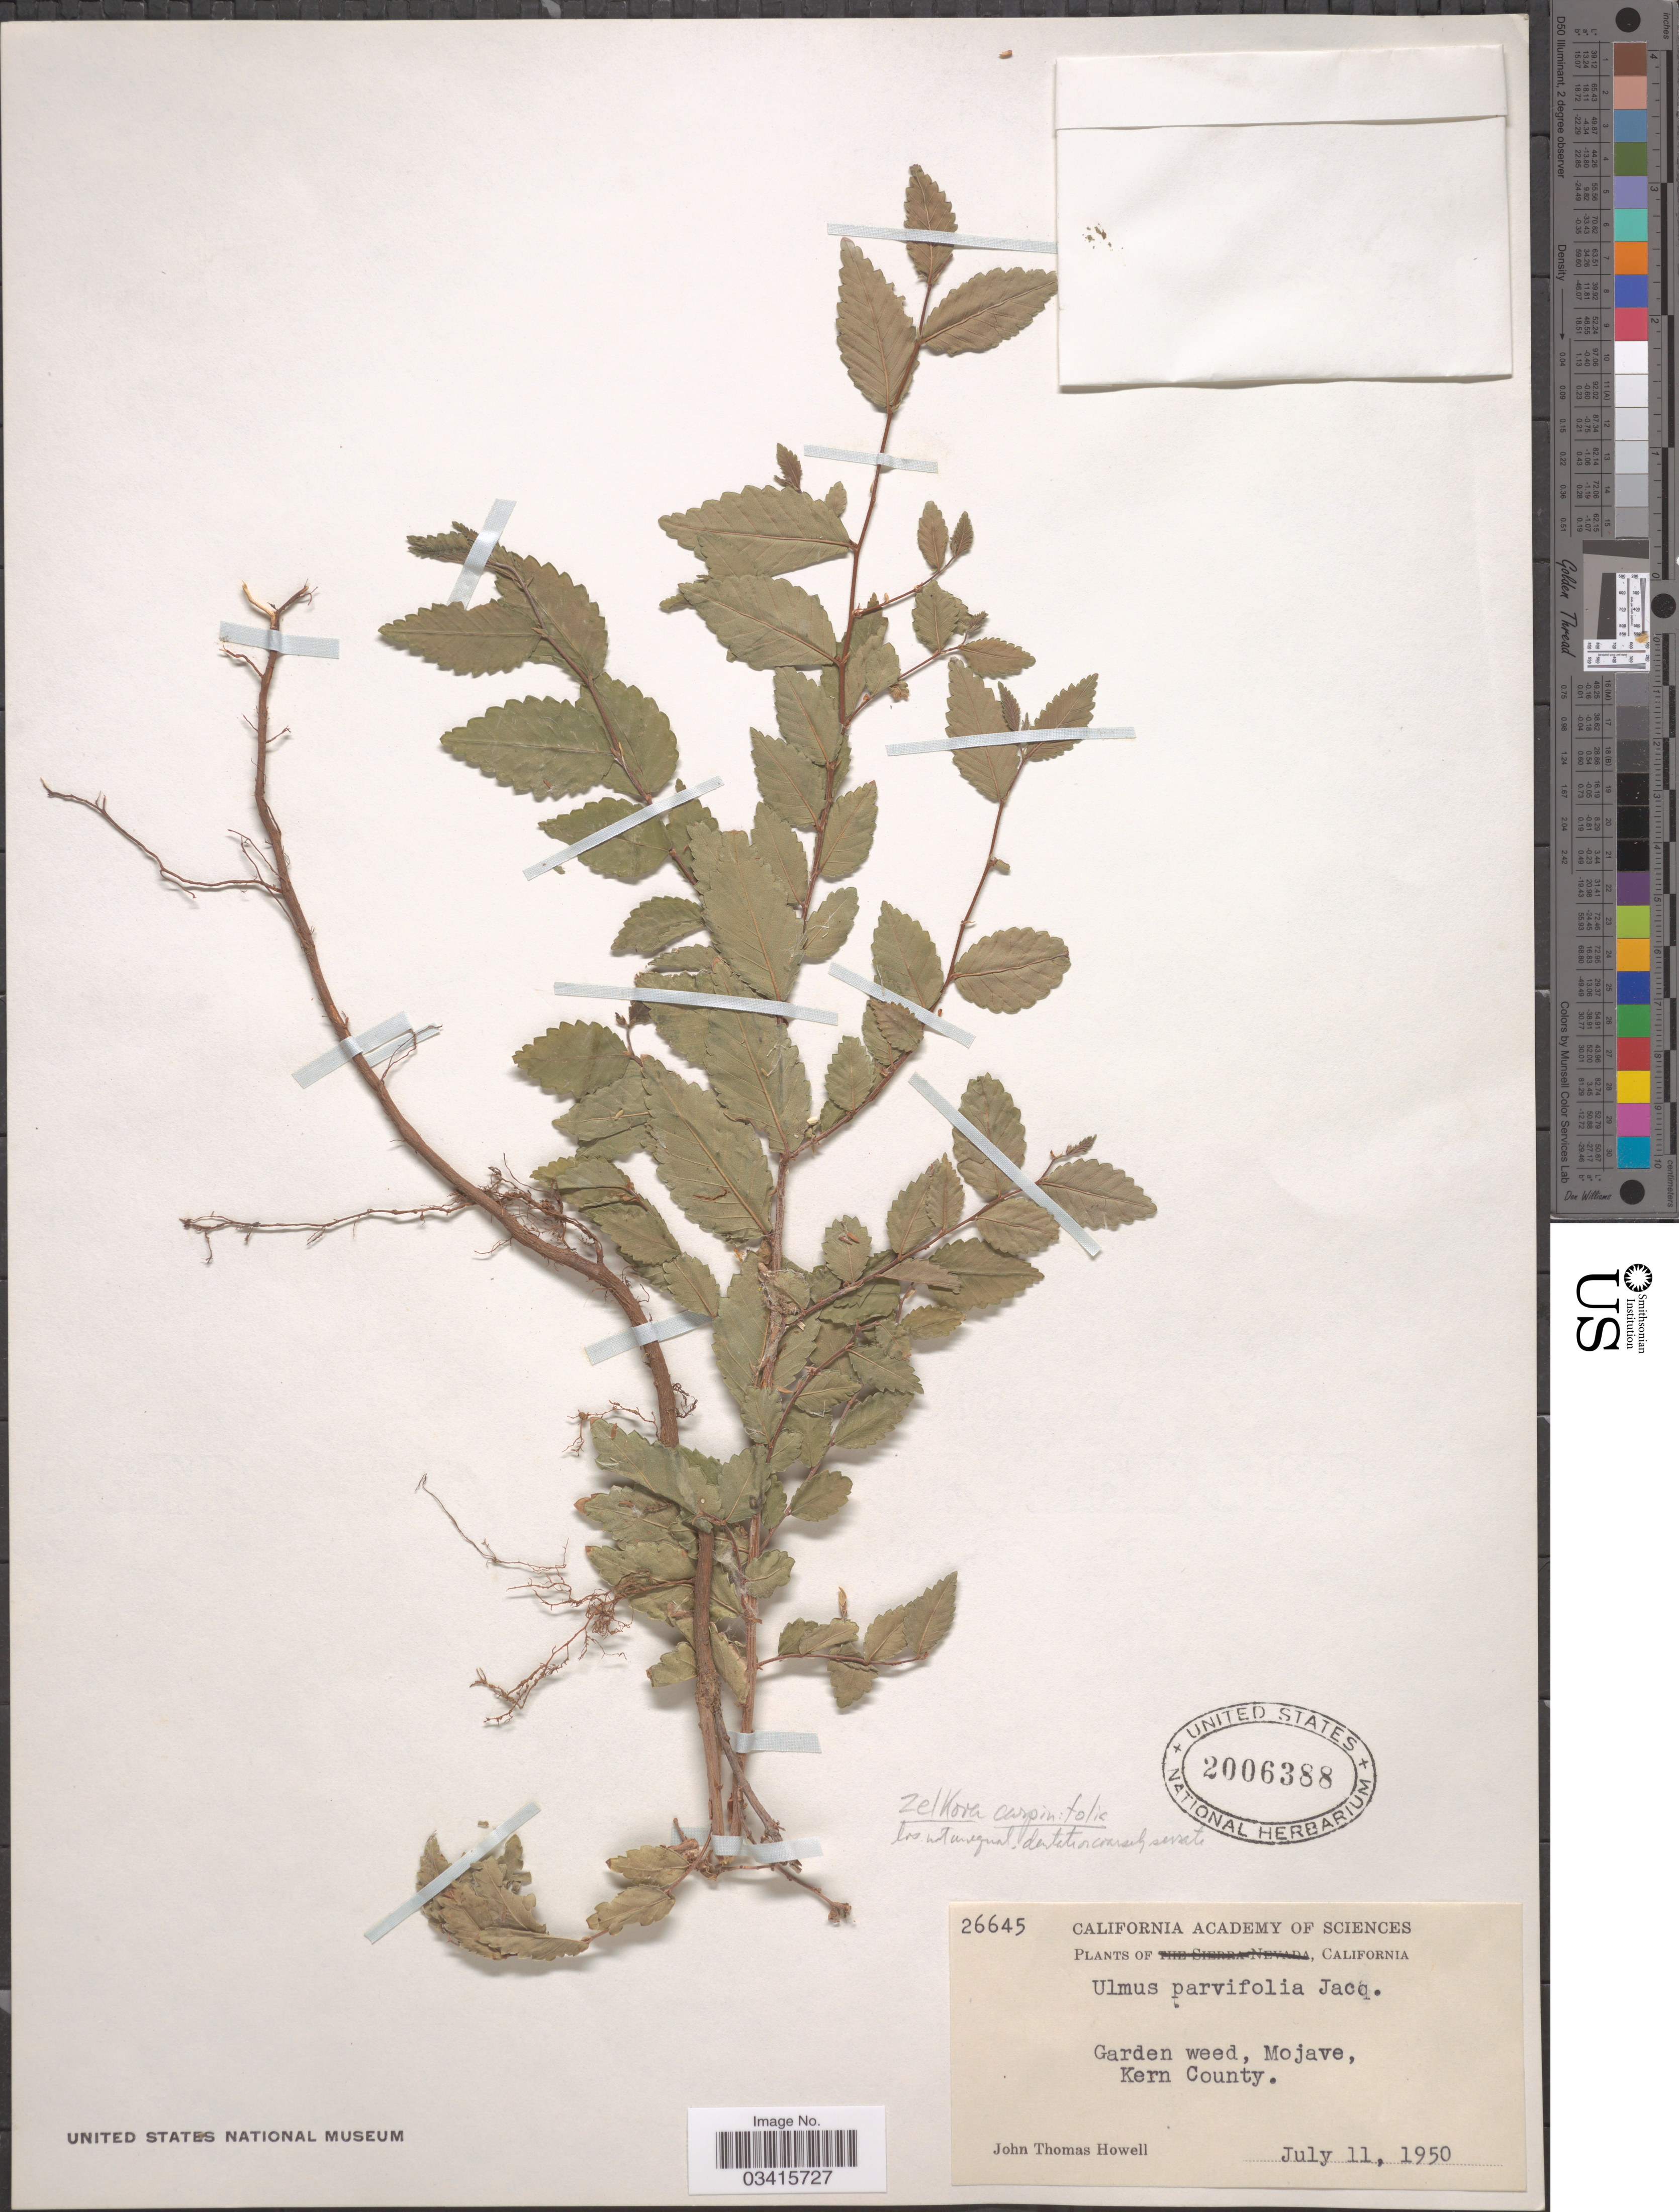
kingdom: Plantae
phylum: Tracheophyta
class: Magnoliopsida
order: Rosales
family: Ulmaceae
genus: Zelkova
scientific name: Zelkova carpinifolia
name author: (Pall.) K. Koch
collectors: J. T. Howell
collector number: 26645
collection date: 1950-07-11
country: United States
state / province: California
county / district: Kern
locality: Garden weed, Mojave, Kern County.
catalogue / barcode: US 2006388